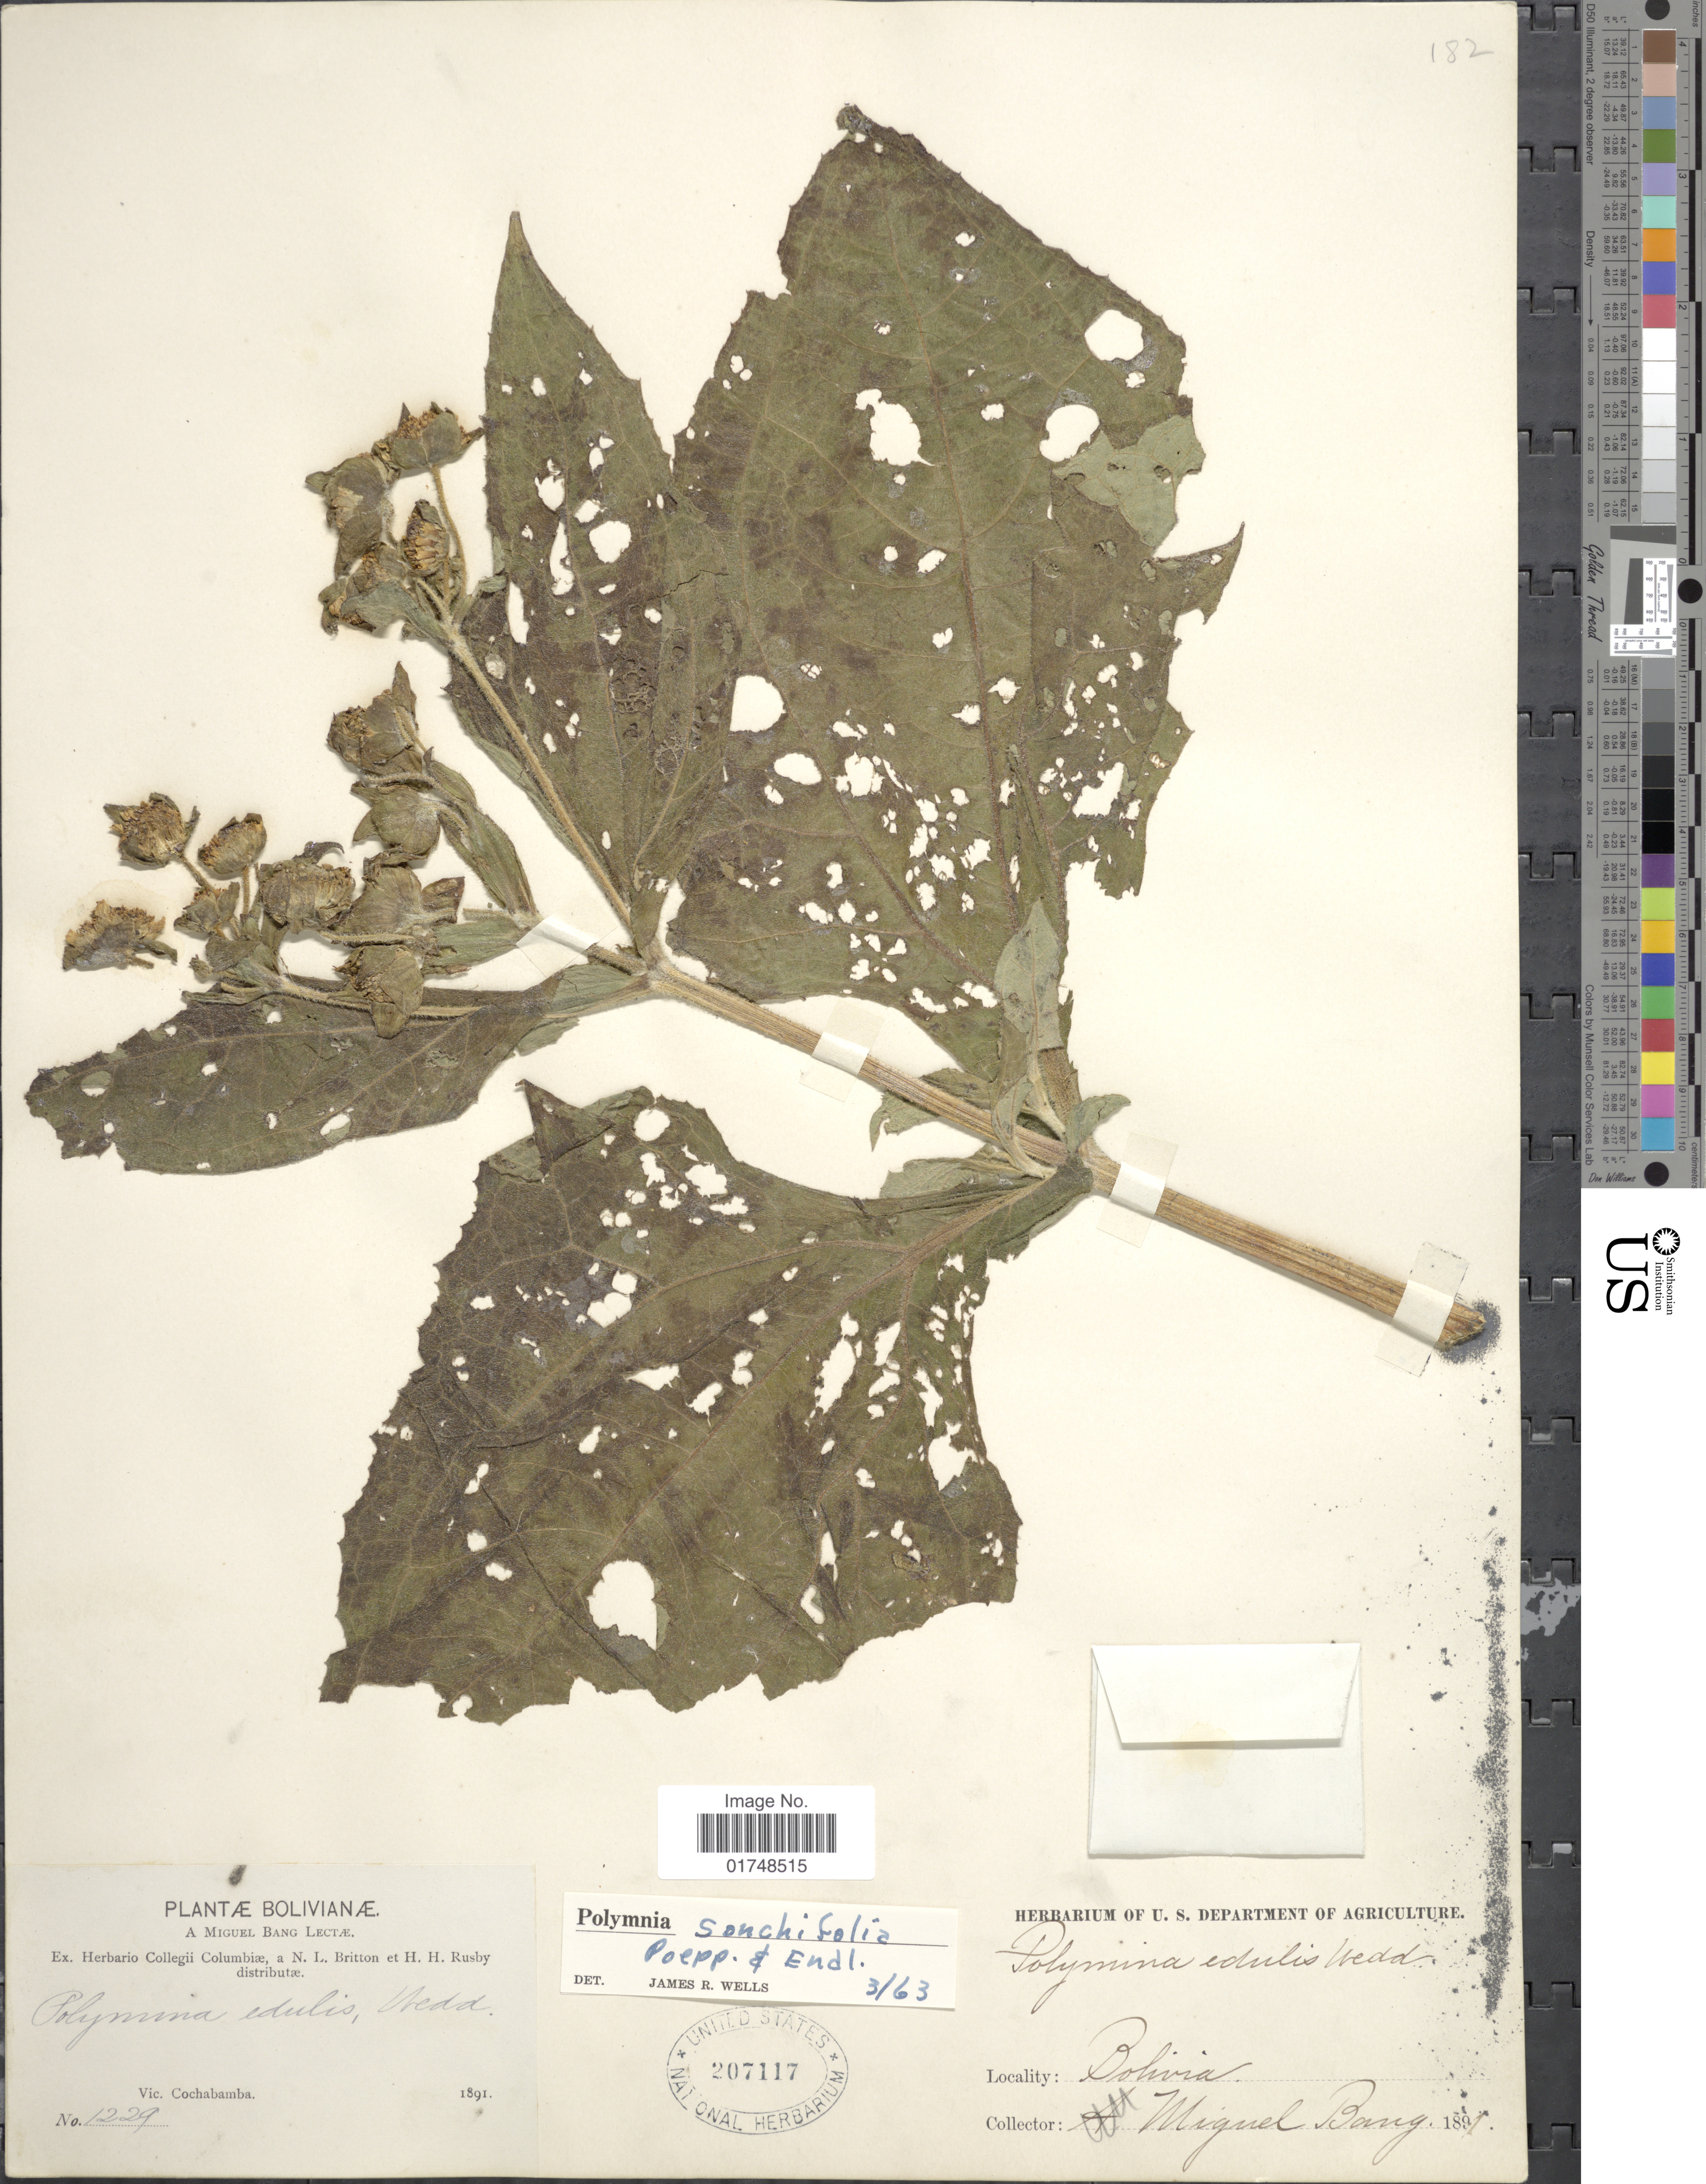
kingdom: Plantae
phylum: Tracheophyta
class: Magnoliopsida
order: Asterales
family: Asteraceae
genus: Smallanthus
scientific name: Smallanthus sonchifolias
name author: (Poepp.) H. Rob.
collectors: M. Bang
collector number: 1229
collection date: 1891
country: Bolivia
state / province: Cochabamba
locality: Vic. Cochabamba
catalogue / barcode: US 207117